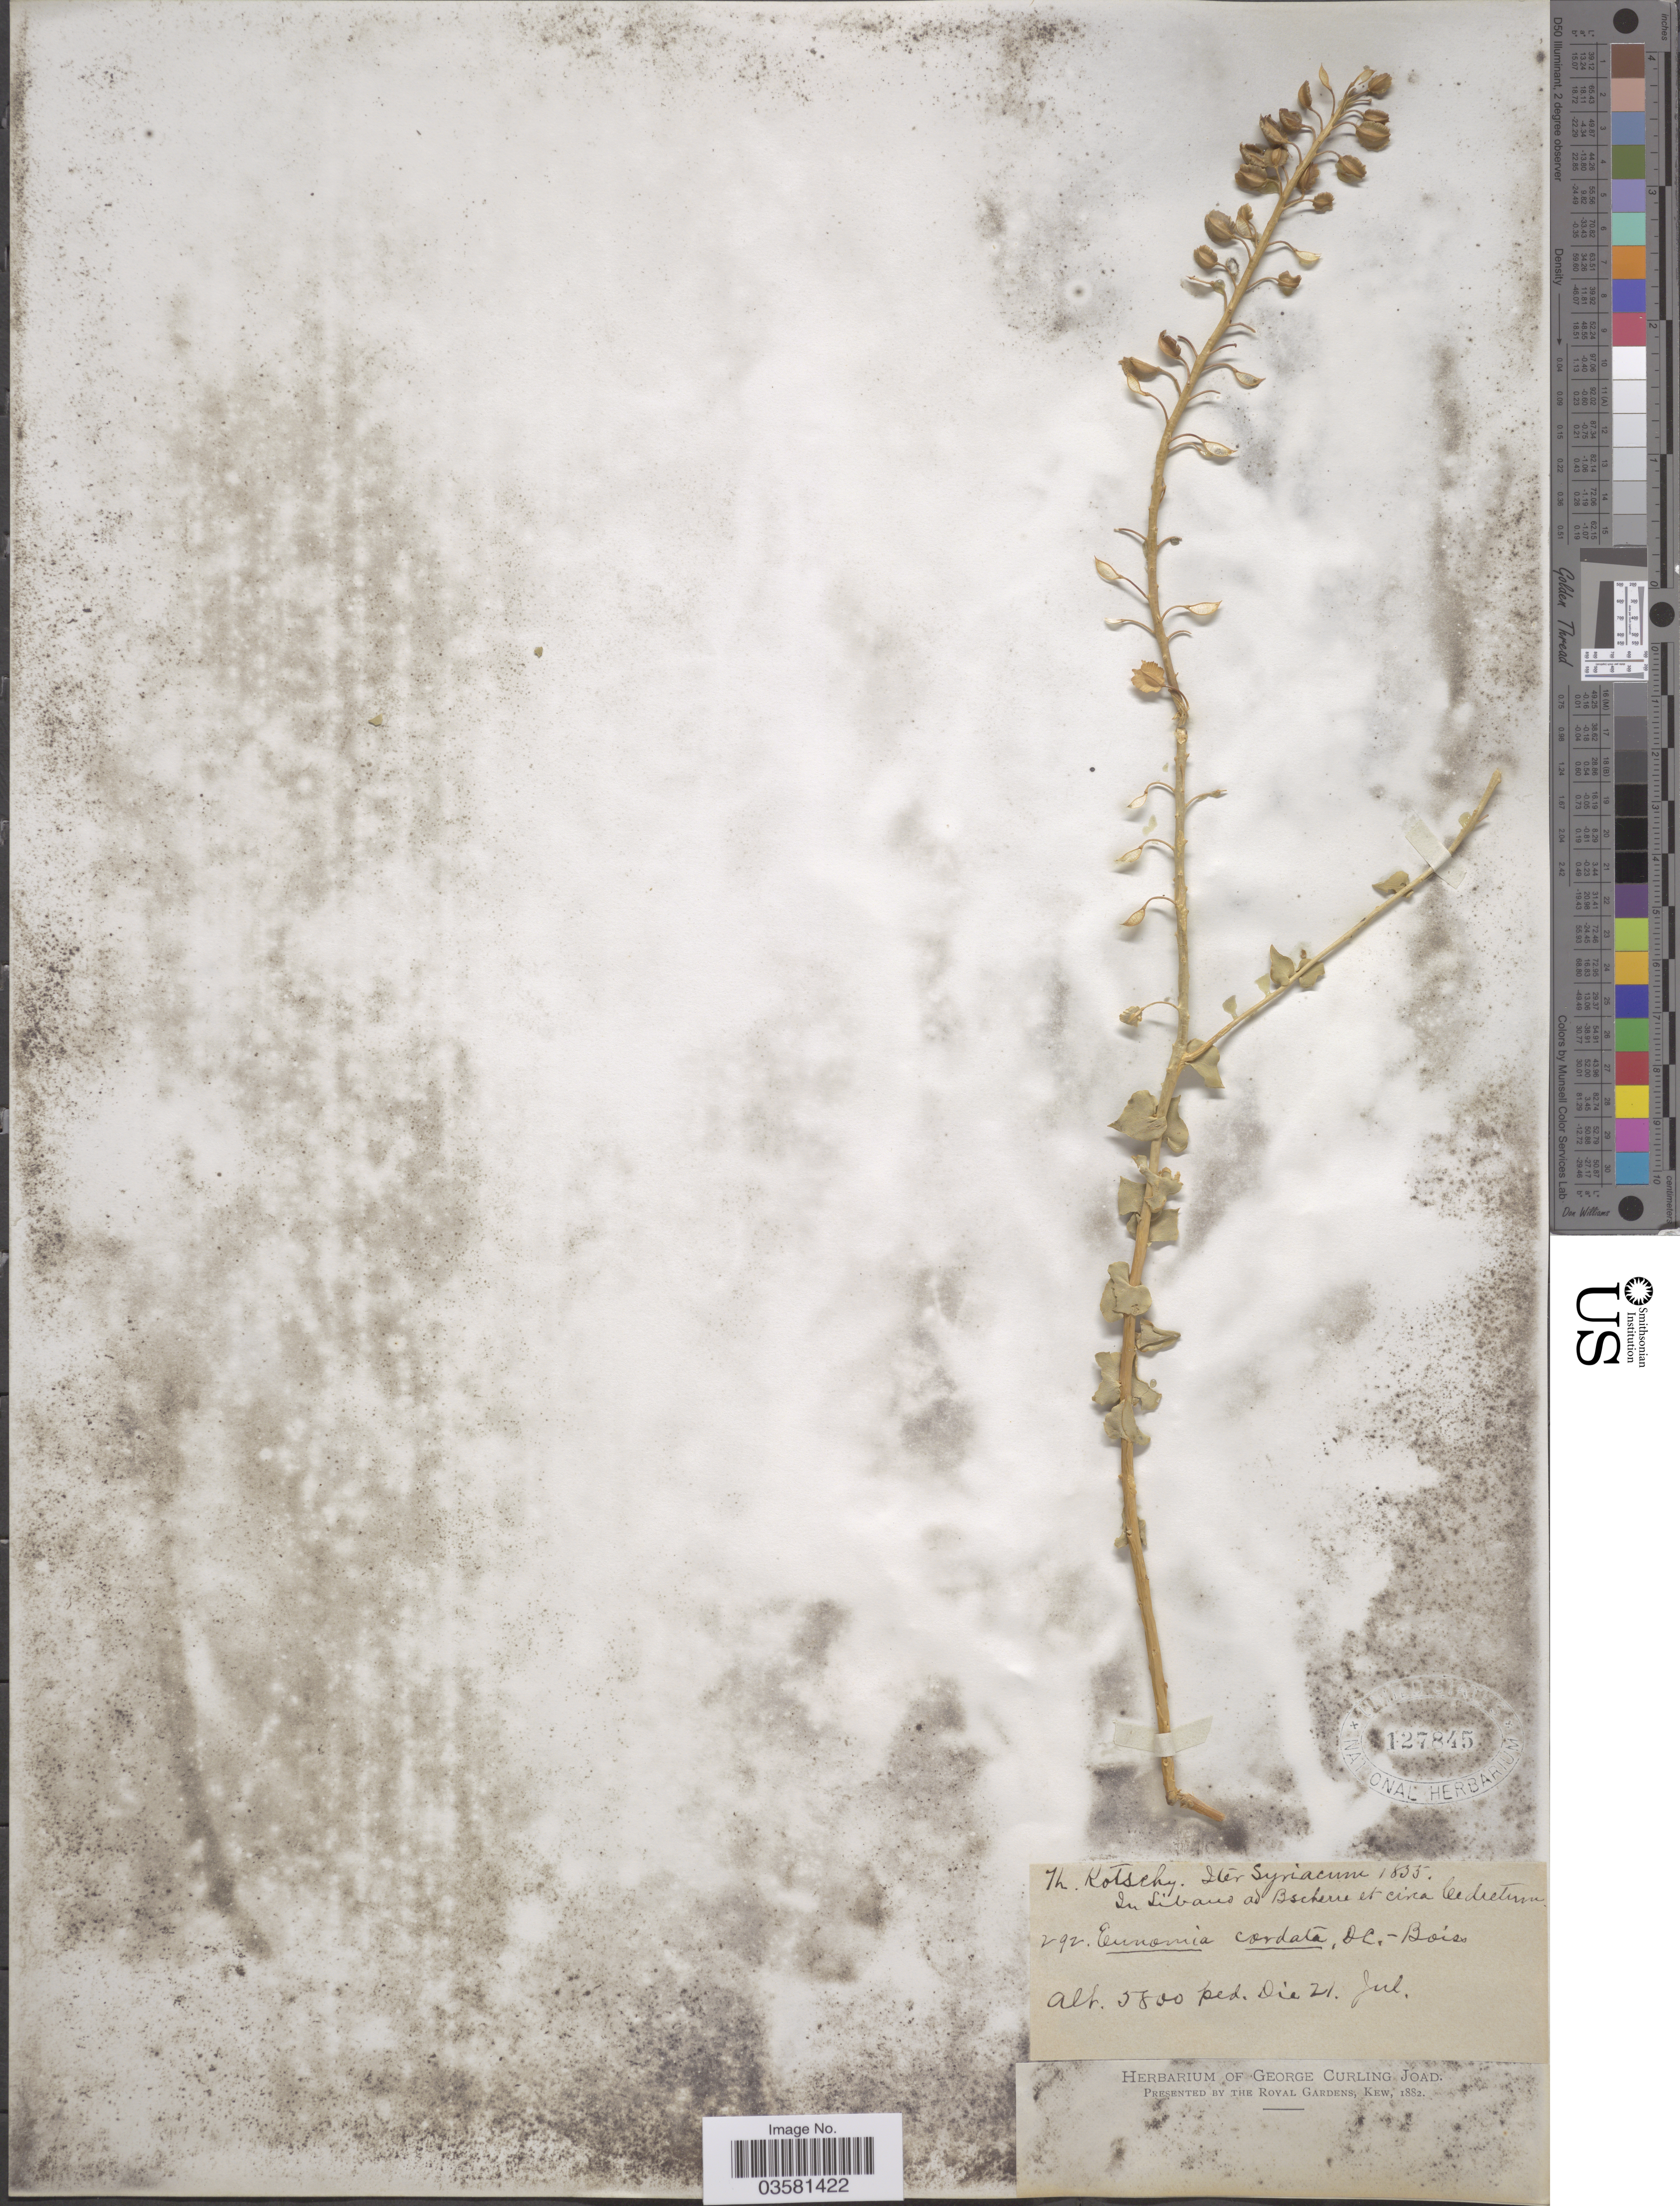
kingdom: Plantae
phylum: Tracheophyta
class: Magnoliopsida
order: Brassicales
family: Brassicaceae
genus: Eunomia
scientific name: Eunomia cordata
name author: DC.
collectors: K. G. Kotschy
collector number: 292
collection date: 1835-07-21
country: Syria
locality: In Libano ad Bscherre et circa Cedictum. [interpreted]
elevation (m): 1768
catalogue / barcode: US 127845